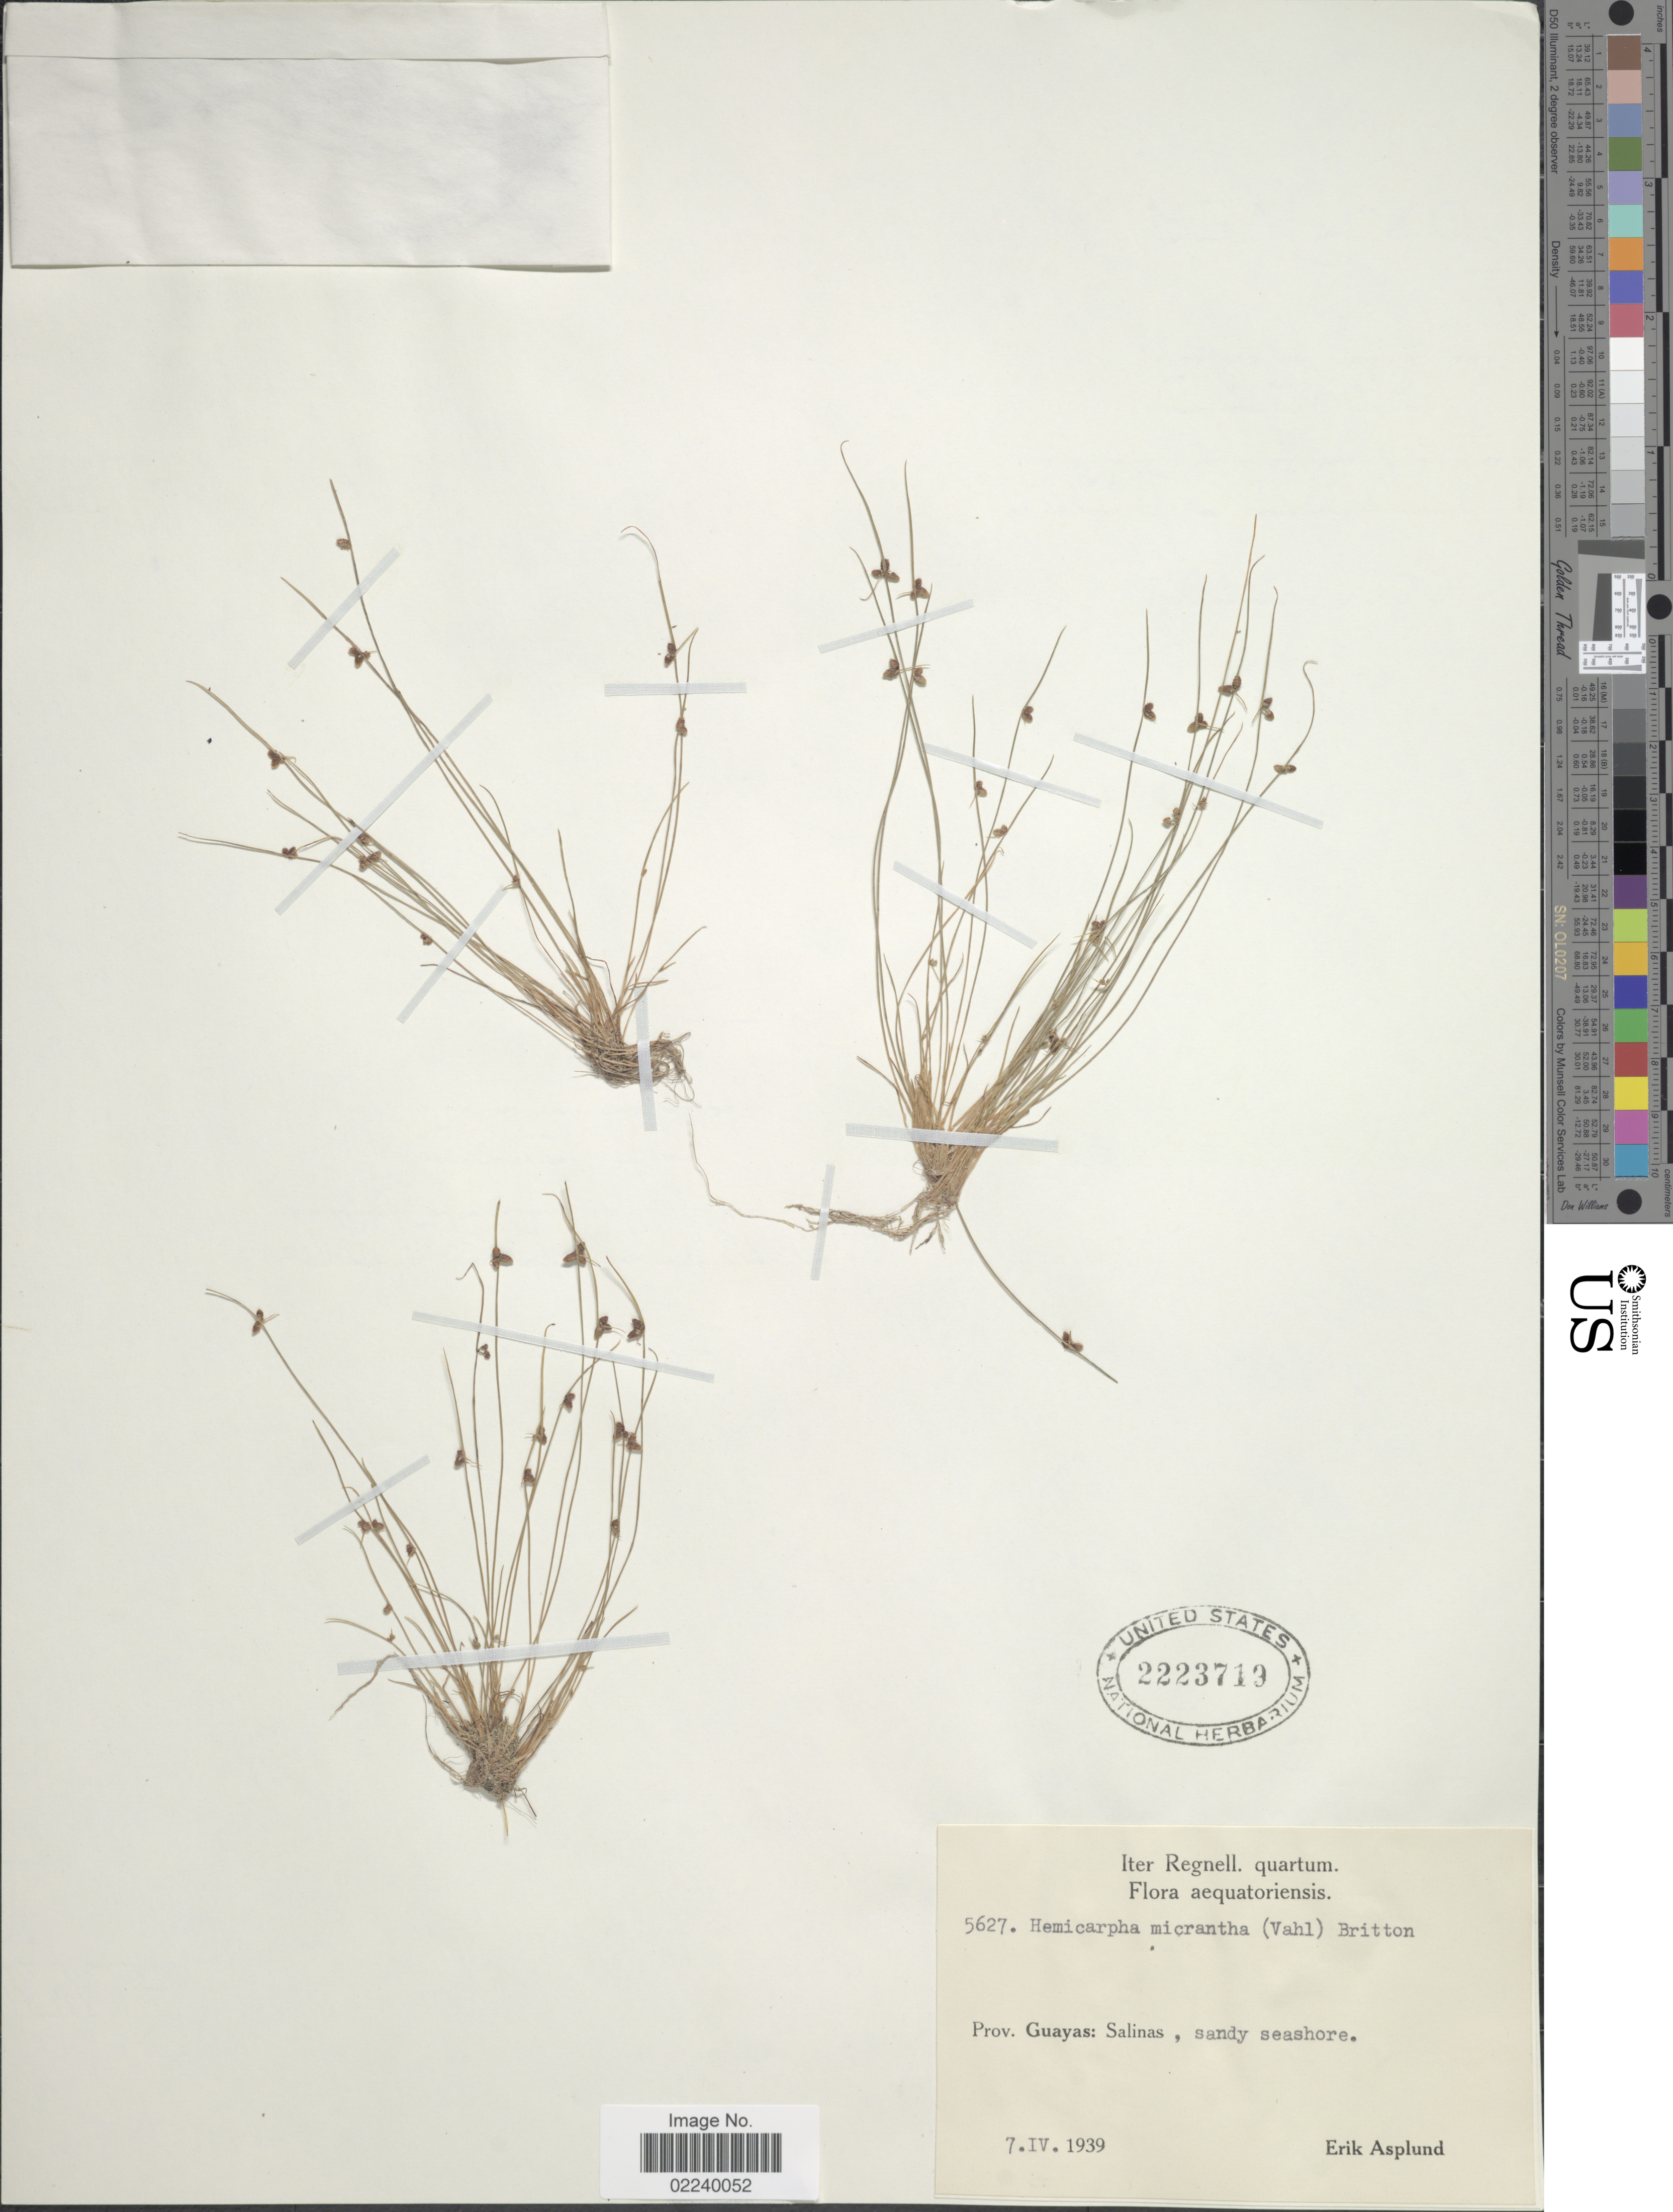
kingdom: Plantae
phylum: Tracheophyta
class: Liliopsida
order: Poales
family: Cyperaceae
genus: Cyperus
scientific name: Cyperus subsquarrosus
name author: (Muhl.) Bauters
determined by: Strong, M. T., (US), Smithsonian Institution - National Museum of Natural History (UNITED STATES)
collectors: E. Asplund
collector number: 5627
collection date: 1939-04-07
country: Ecuador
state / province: Guayas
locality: Salinas, sandy seashore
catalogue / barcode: US 2223719